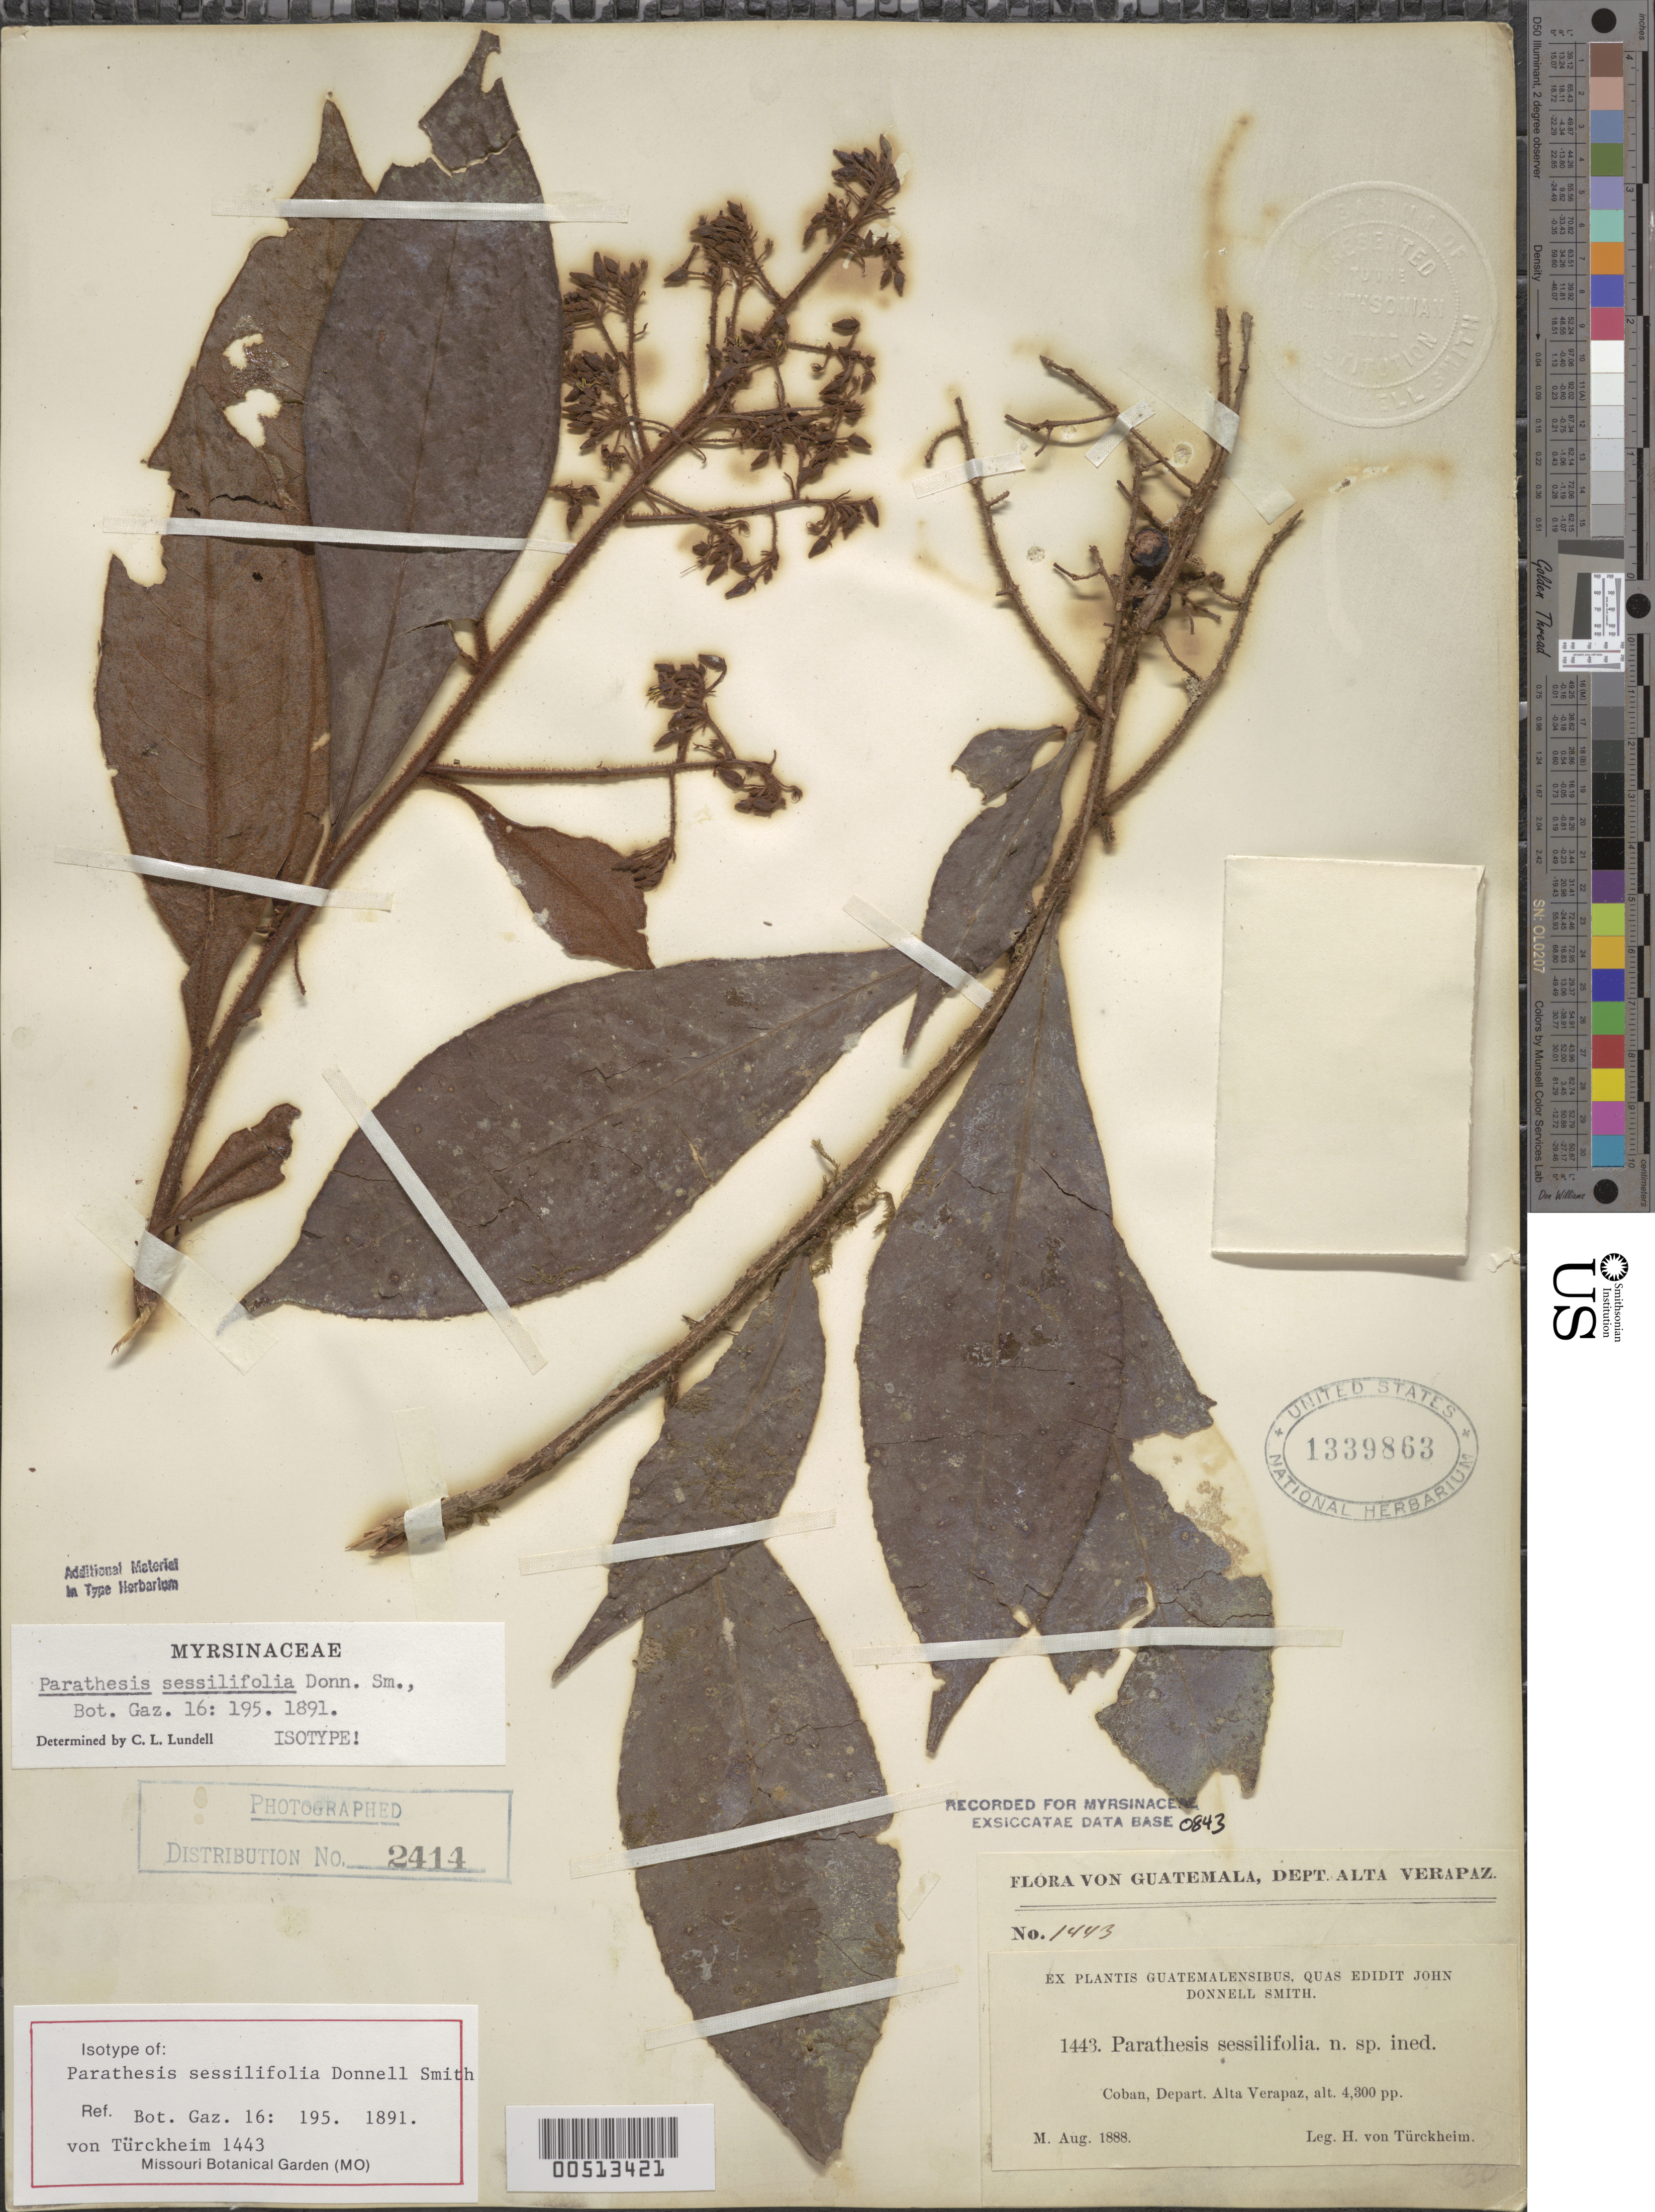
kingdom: Plantae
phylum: Tracheophyta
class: Magnoliopsida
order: Ericales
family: Primulaceae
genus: Parathesis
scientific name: Parathesis sessilifolia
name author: Donn. Sm.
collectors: H. von Türckheim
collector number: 1443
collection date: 1888-08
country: Guatemala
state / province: Alta Verapaz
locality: Coban, Depart. Alta Verapaz.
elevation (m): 1311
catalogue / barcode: US 1339863